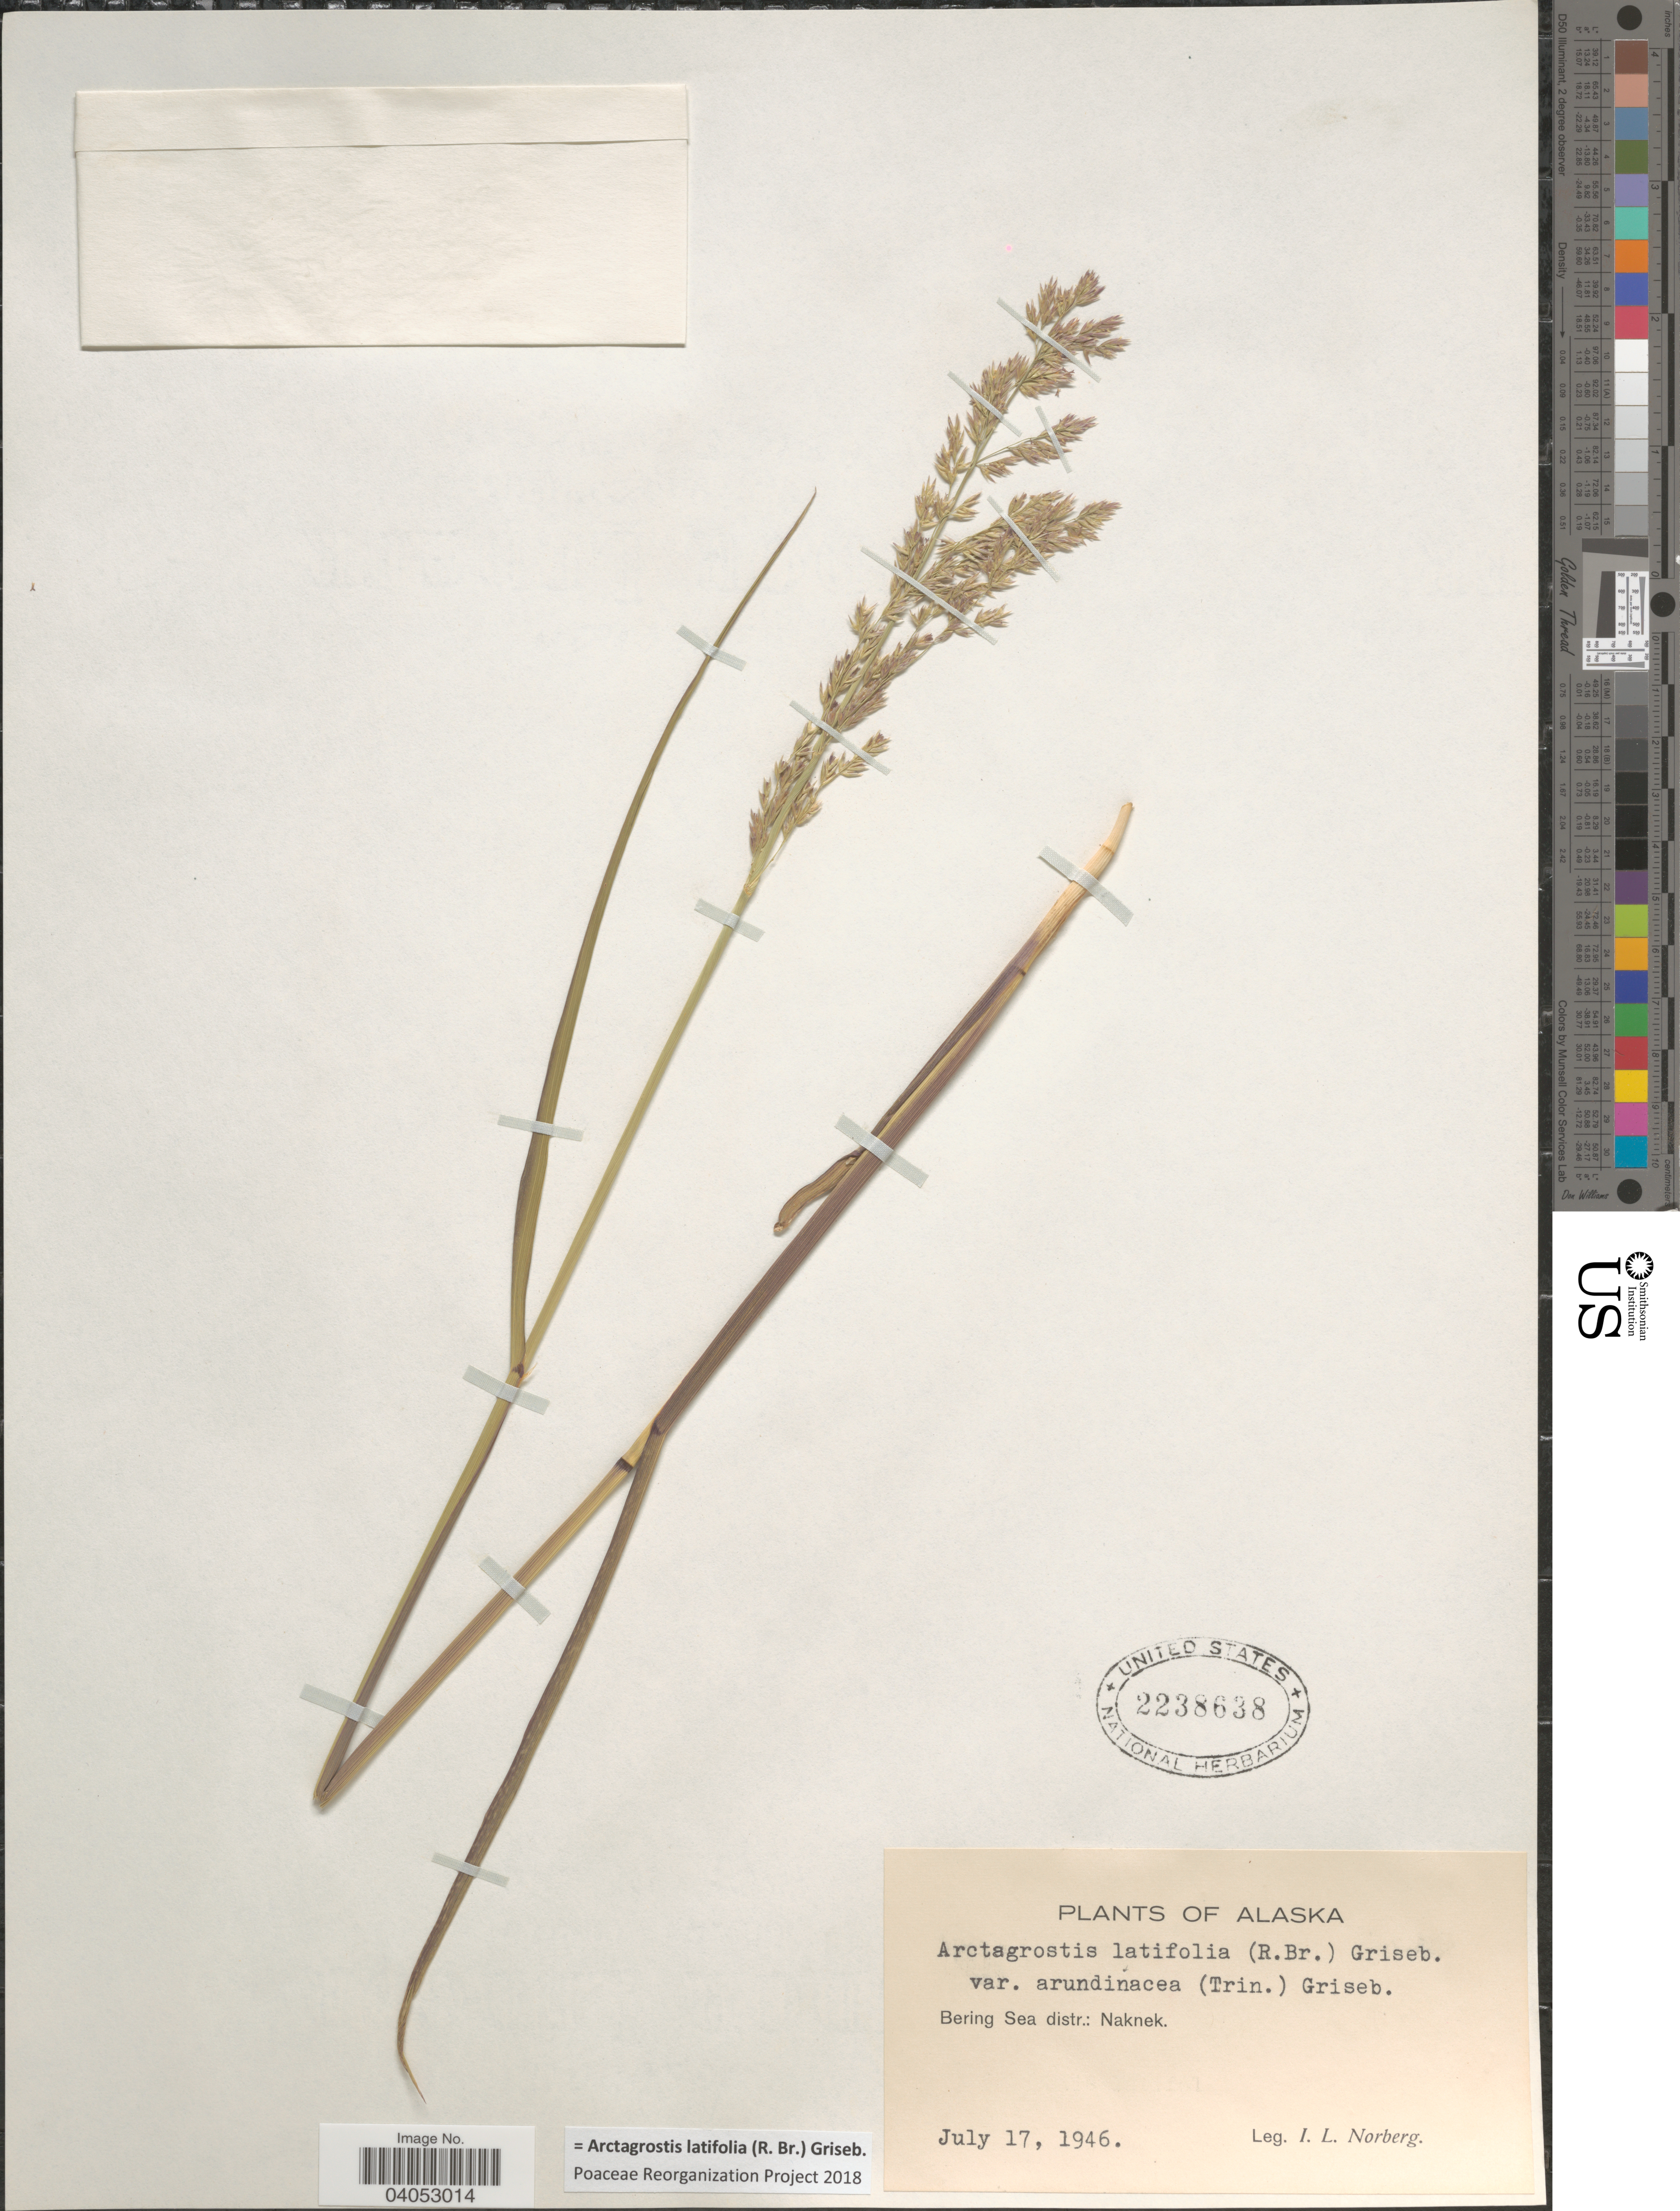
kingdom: Plantae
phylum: Tracheophyta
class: Liliopsida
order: Poales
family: Poaceae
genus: Arctagrostis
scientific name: Arctagrostis latifolia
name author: (R. Br.) Griseb.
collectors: I. Norberg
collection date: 1946-07-17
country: United States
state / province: Alaska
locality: Bering Sea distr.: Naknek.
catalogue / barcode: US 2238638